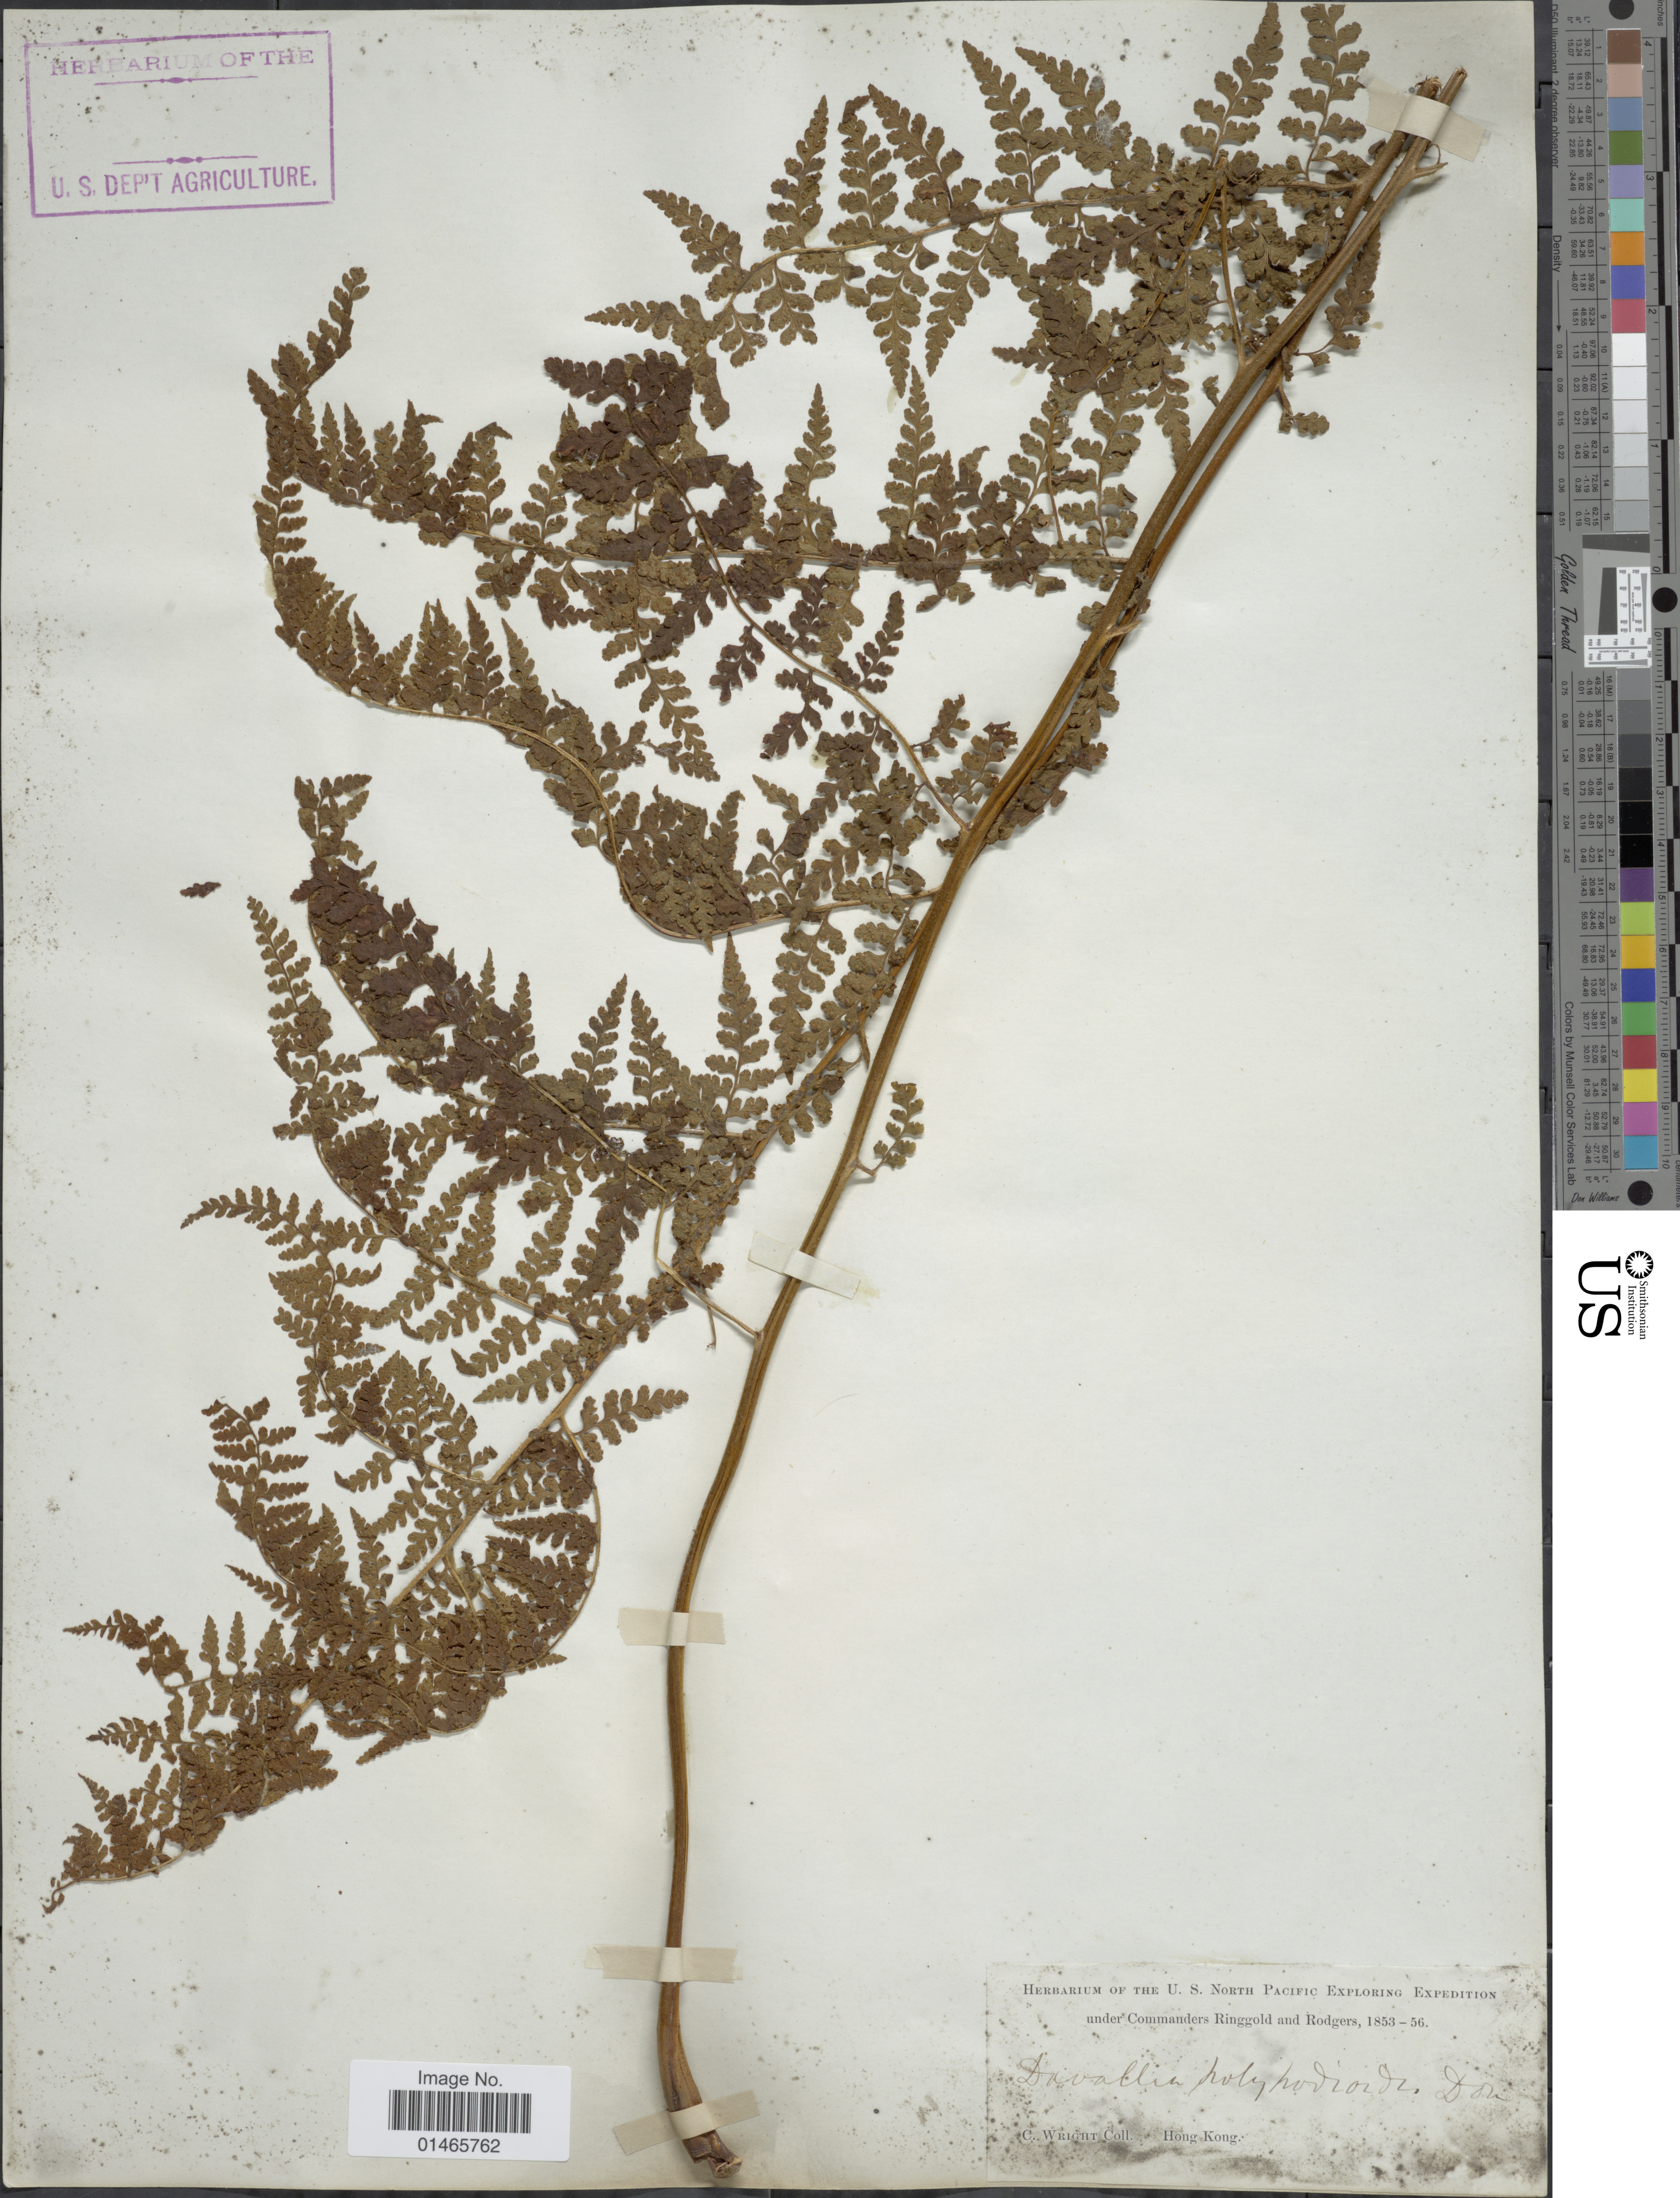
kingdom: Plantae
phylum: Tracheophyta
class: Polypodiopsida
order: Polypodiales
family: Dennstaedtiaceae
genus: Microlepia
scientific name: Microlepia speluncae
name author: (L.) T. Moore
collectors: C. Wright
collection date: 1853/1856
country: China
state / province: Hong Kong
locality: Hong Kong